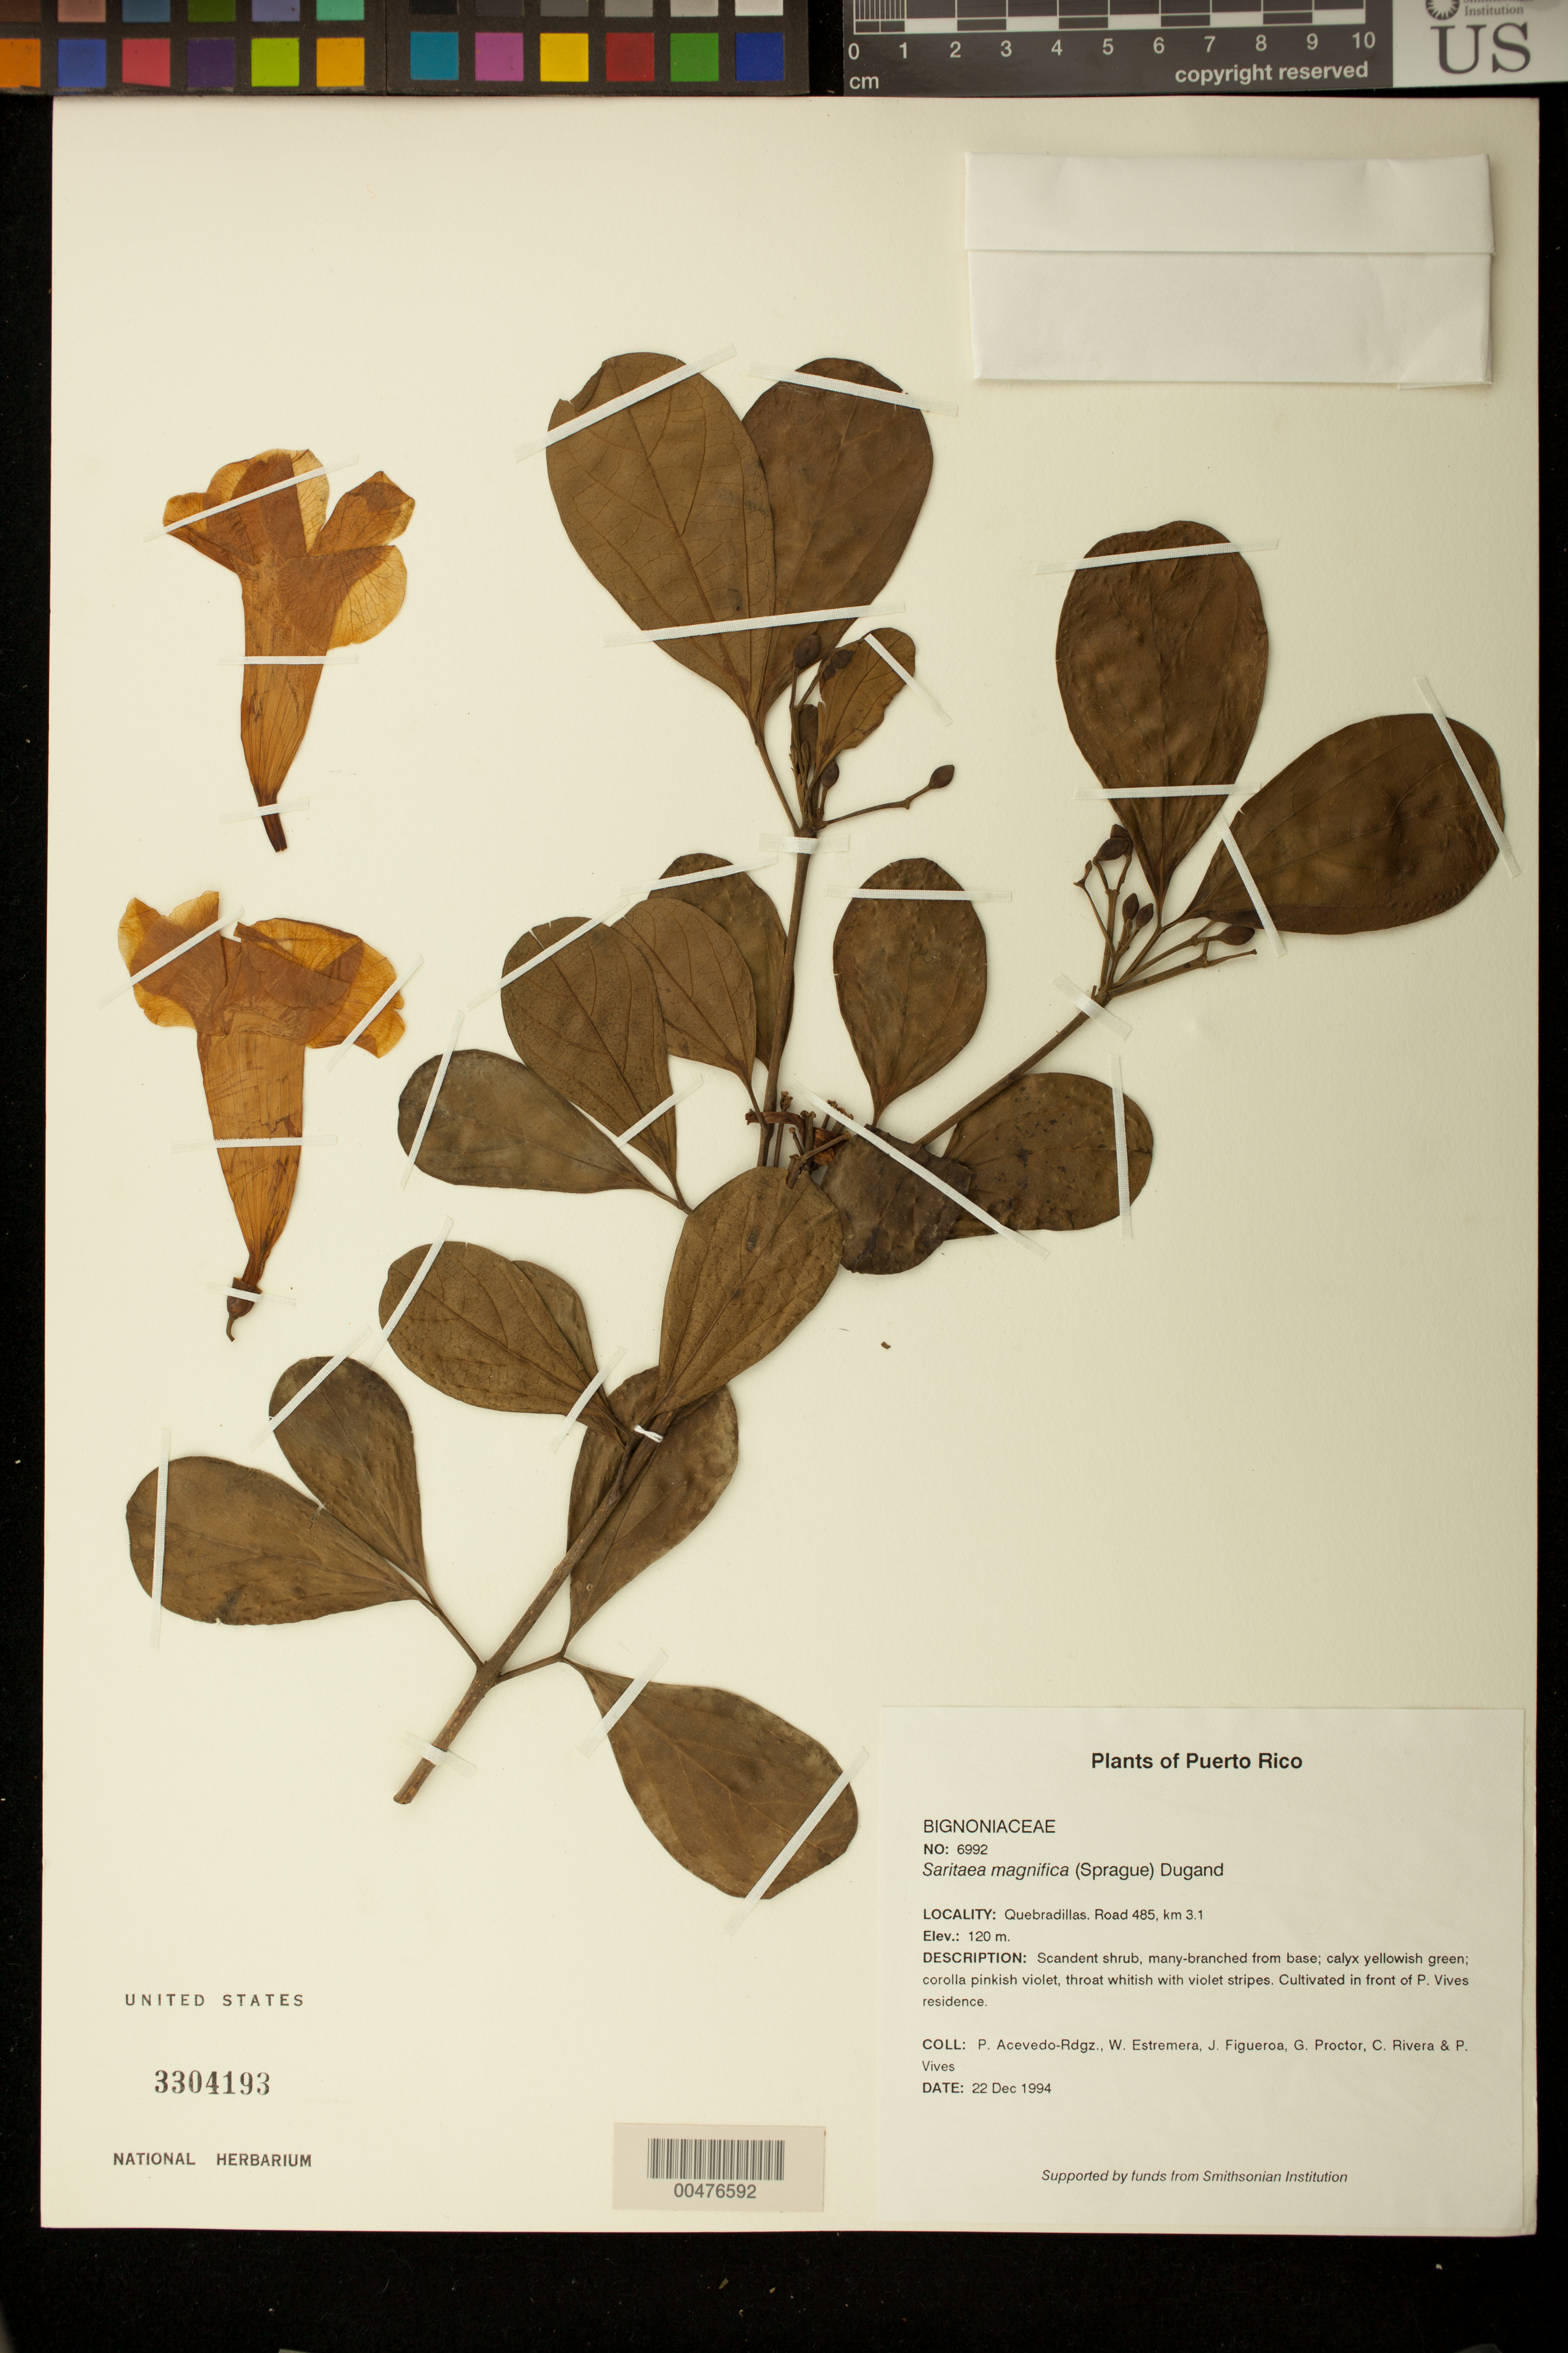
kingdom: Plantae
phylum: Tracheophyta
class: Magnoliopsida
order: Lamiales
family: Bignoniaceae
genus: Bignonia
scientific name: Bignonia magnifica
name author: W. Bull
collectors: P. Acevedo-Rodr., W. Estremera, J. Figueroa, G. R. Proctor, C. Rivera & P. Vives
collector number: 6992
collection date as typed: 22 Dec 1994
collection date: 1994-12-22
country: Puerto Rico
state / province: Quebradillas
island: Puerto Rico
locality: Quebradillas. Road 485, km 3.1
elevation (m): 120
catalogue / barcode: US 3304193